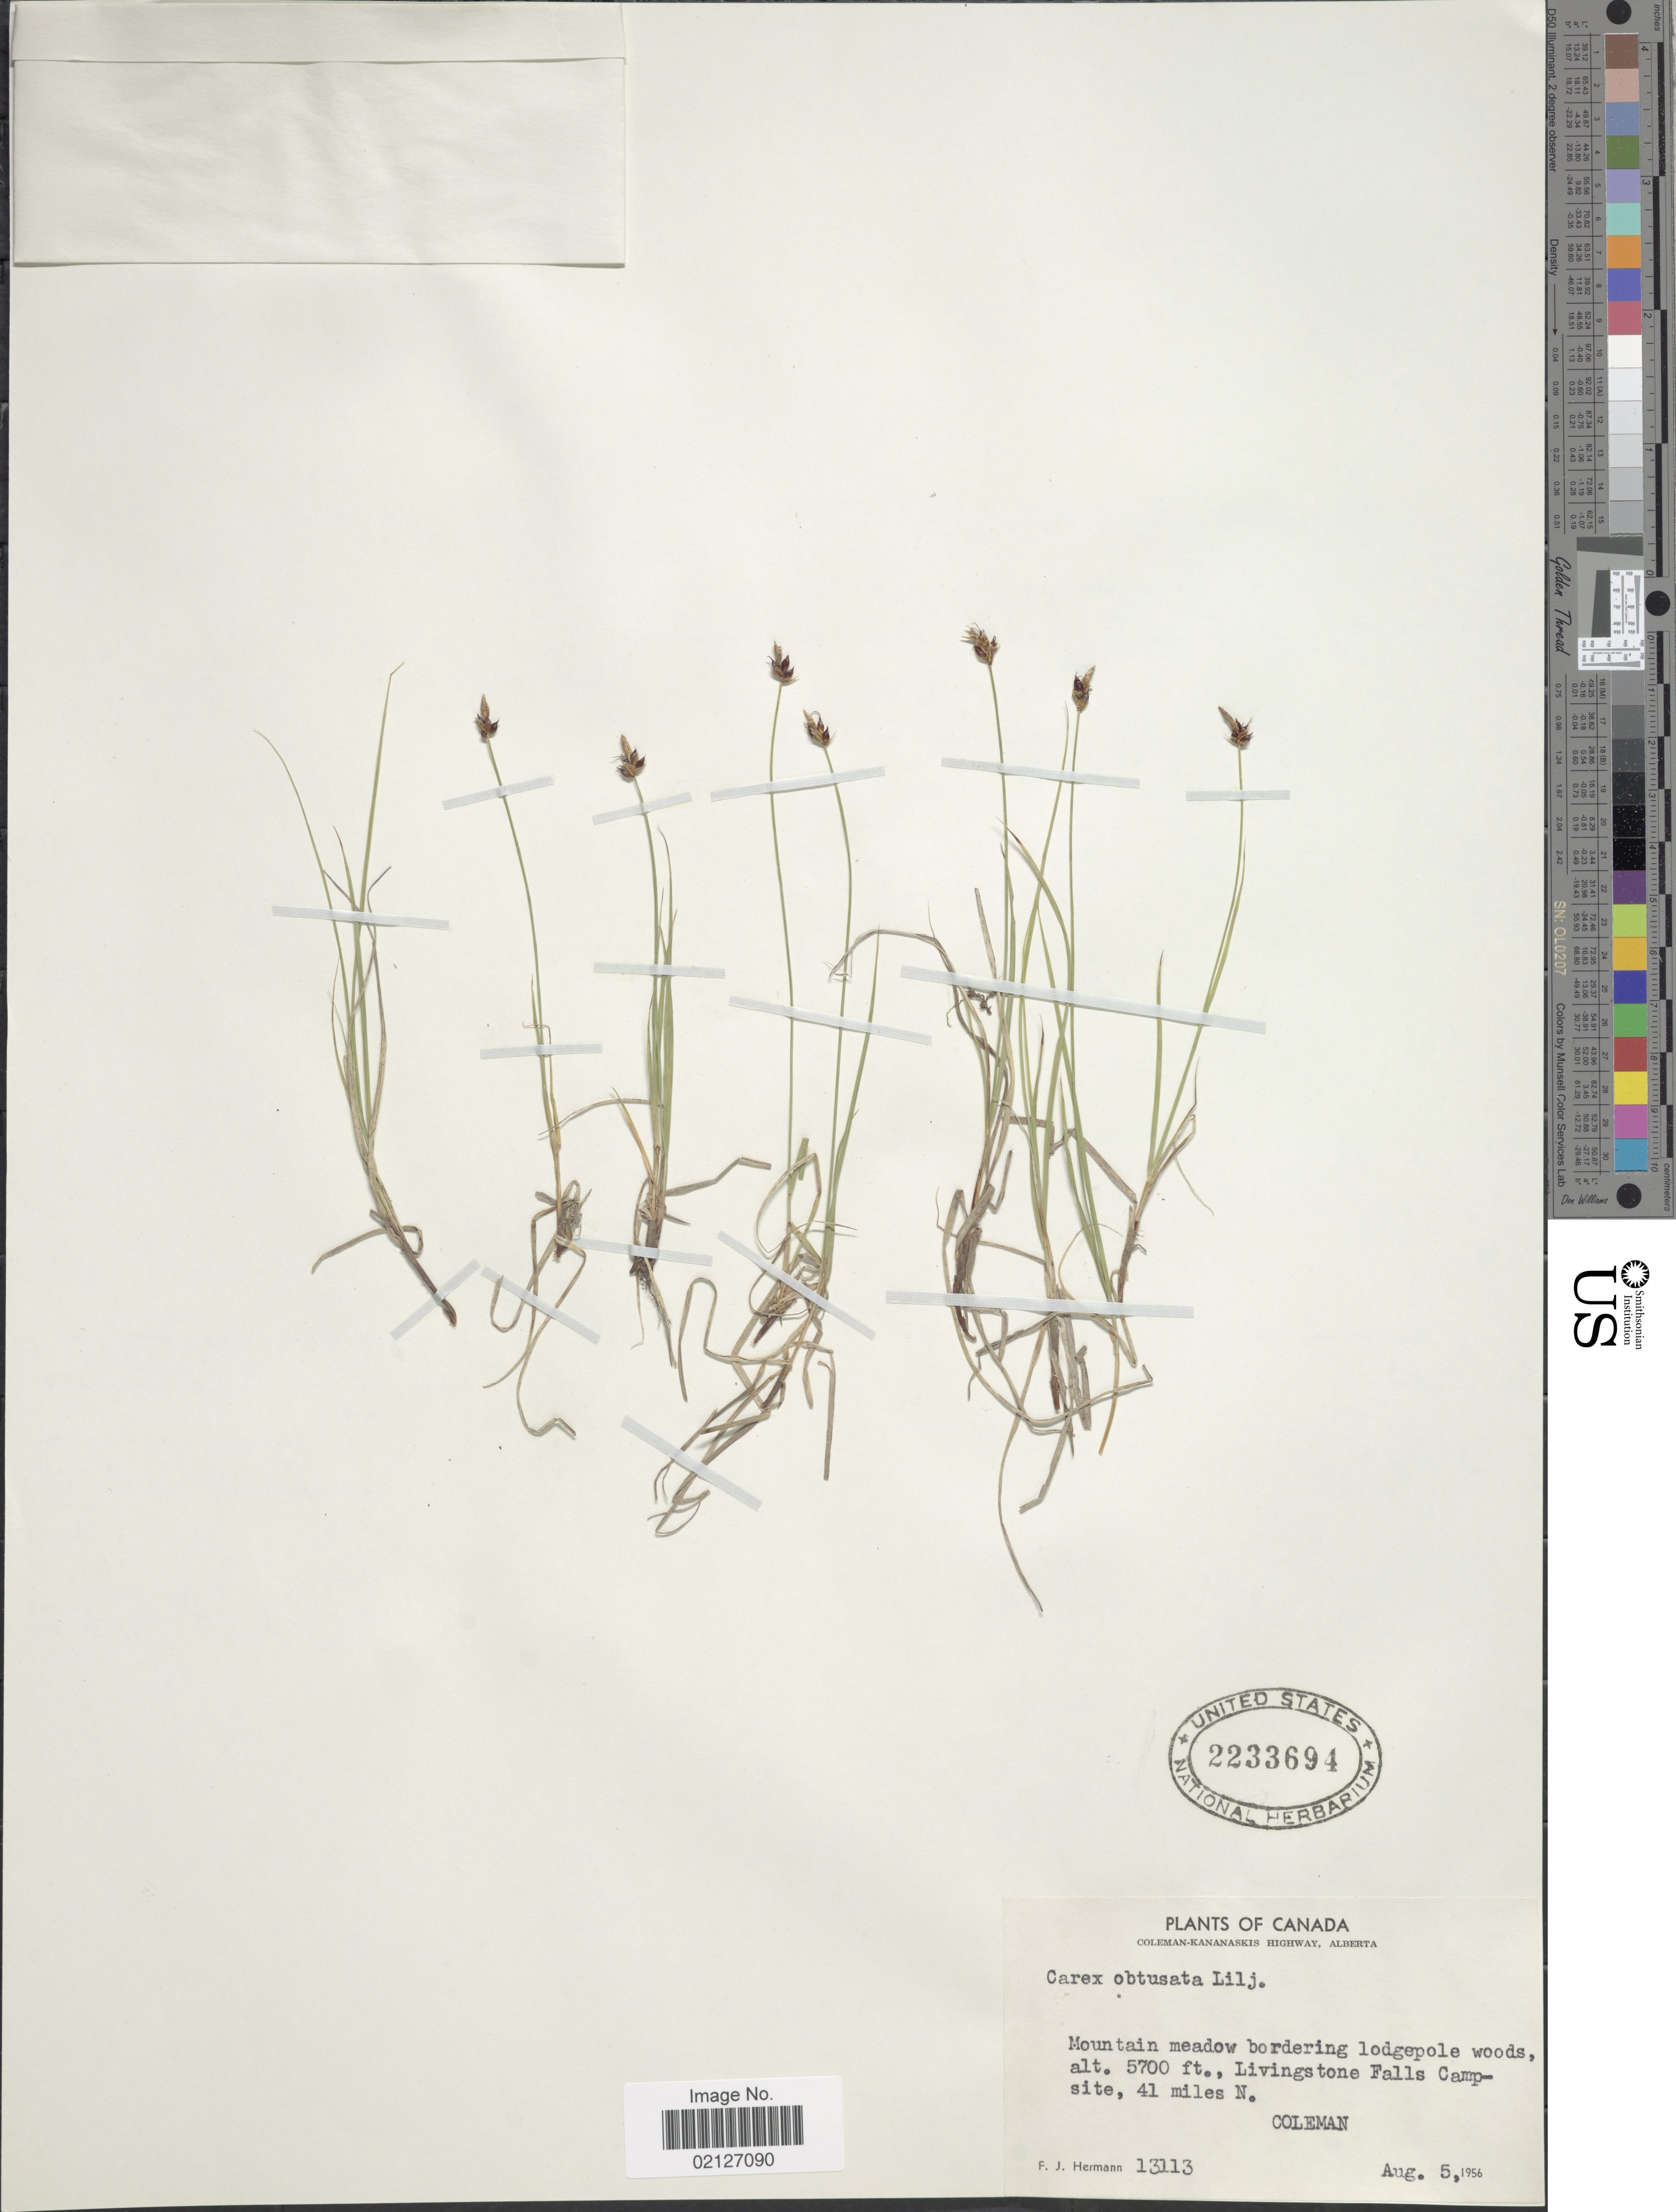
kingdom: Plantae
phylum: Tracheophyta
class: Liliopsida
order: Poales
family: Cyperaceae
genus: Carex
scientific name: Carex obtusata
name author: Lilj.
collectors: F. J. Hermann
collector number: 13113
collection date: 1956-08-05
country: Canada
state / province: Alberta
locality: Coleman-Kananaskis Highway, Mountain meadow bordering lodgepole woods, Livingstone Falls Campsite, 41 miles N. Coleman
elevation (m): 1737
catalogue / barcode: US 2233694